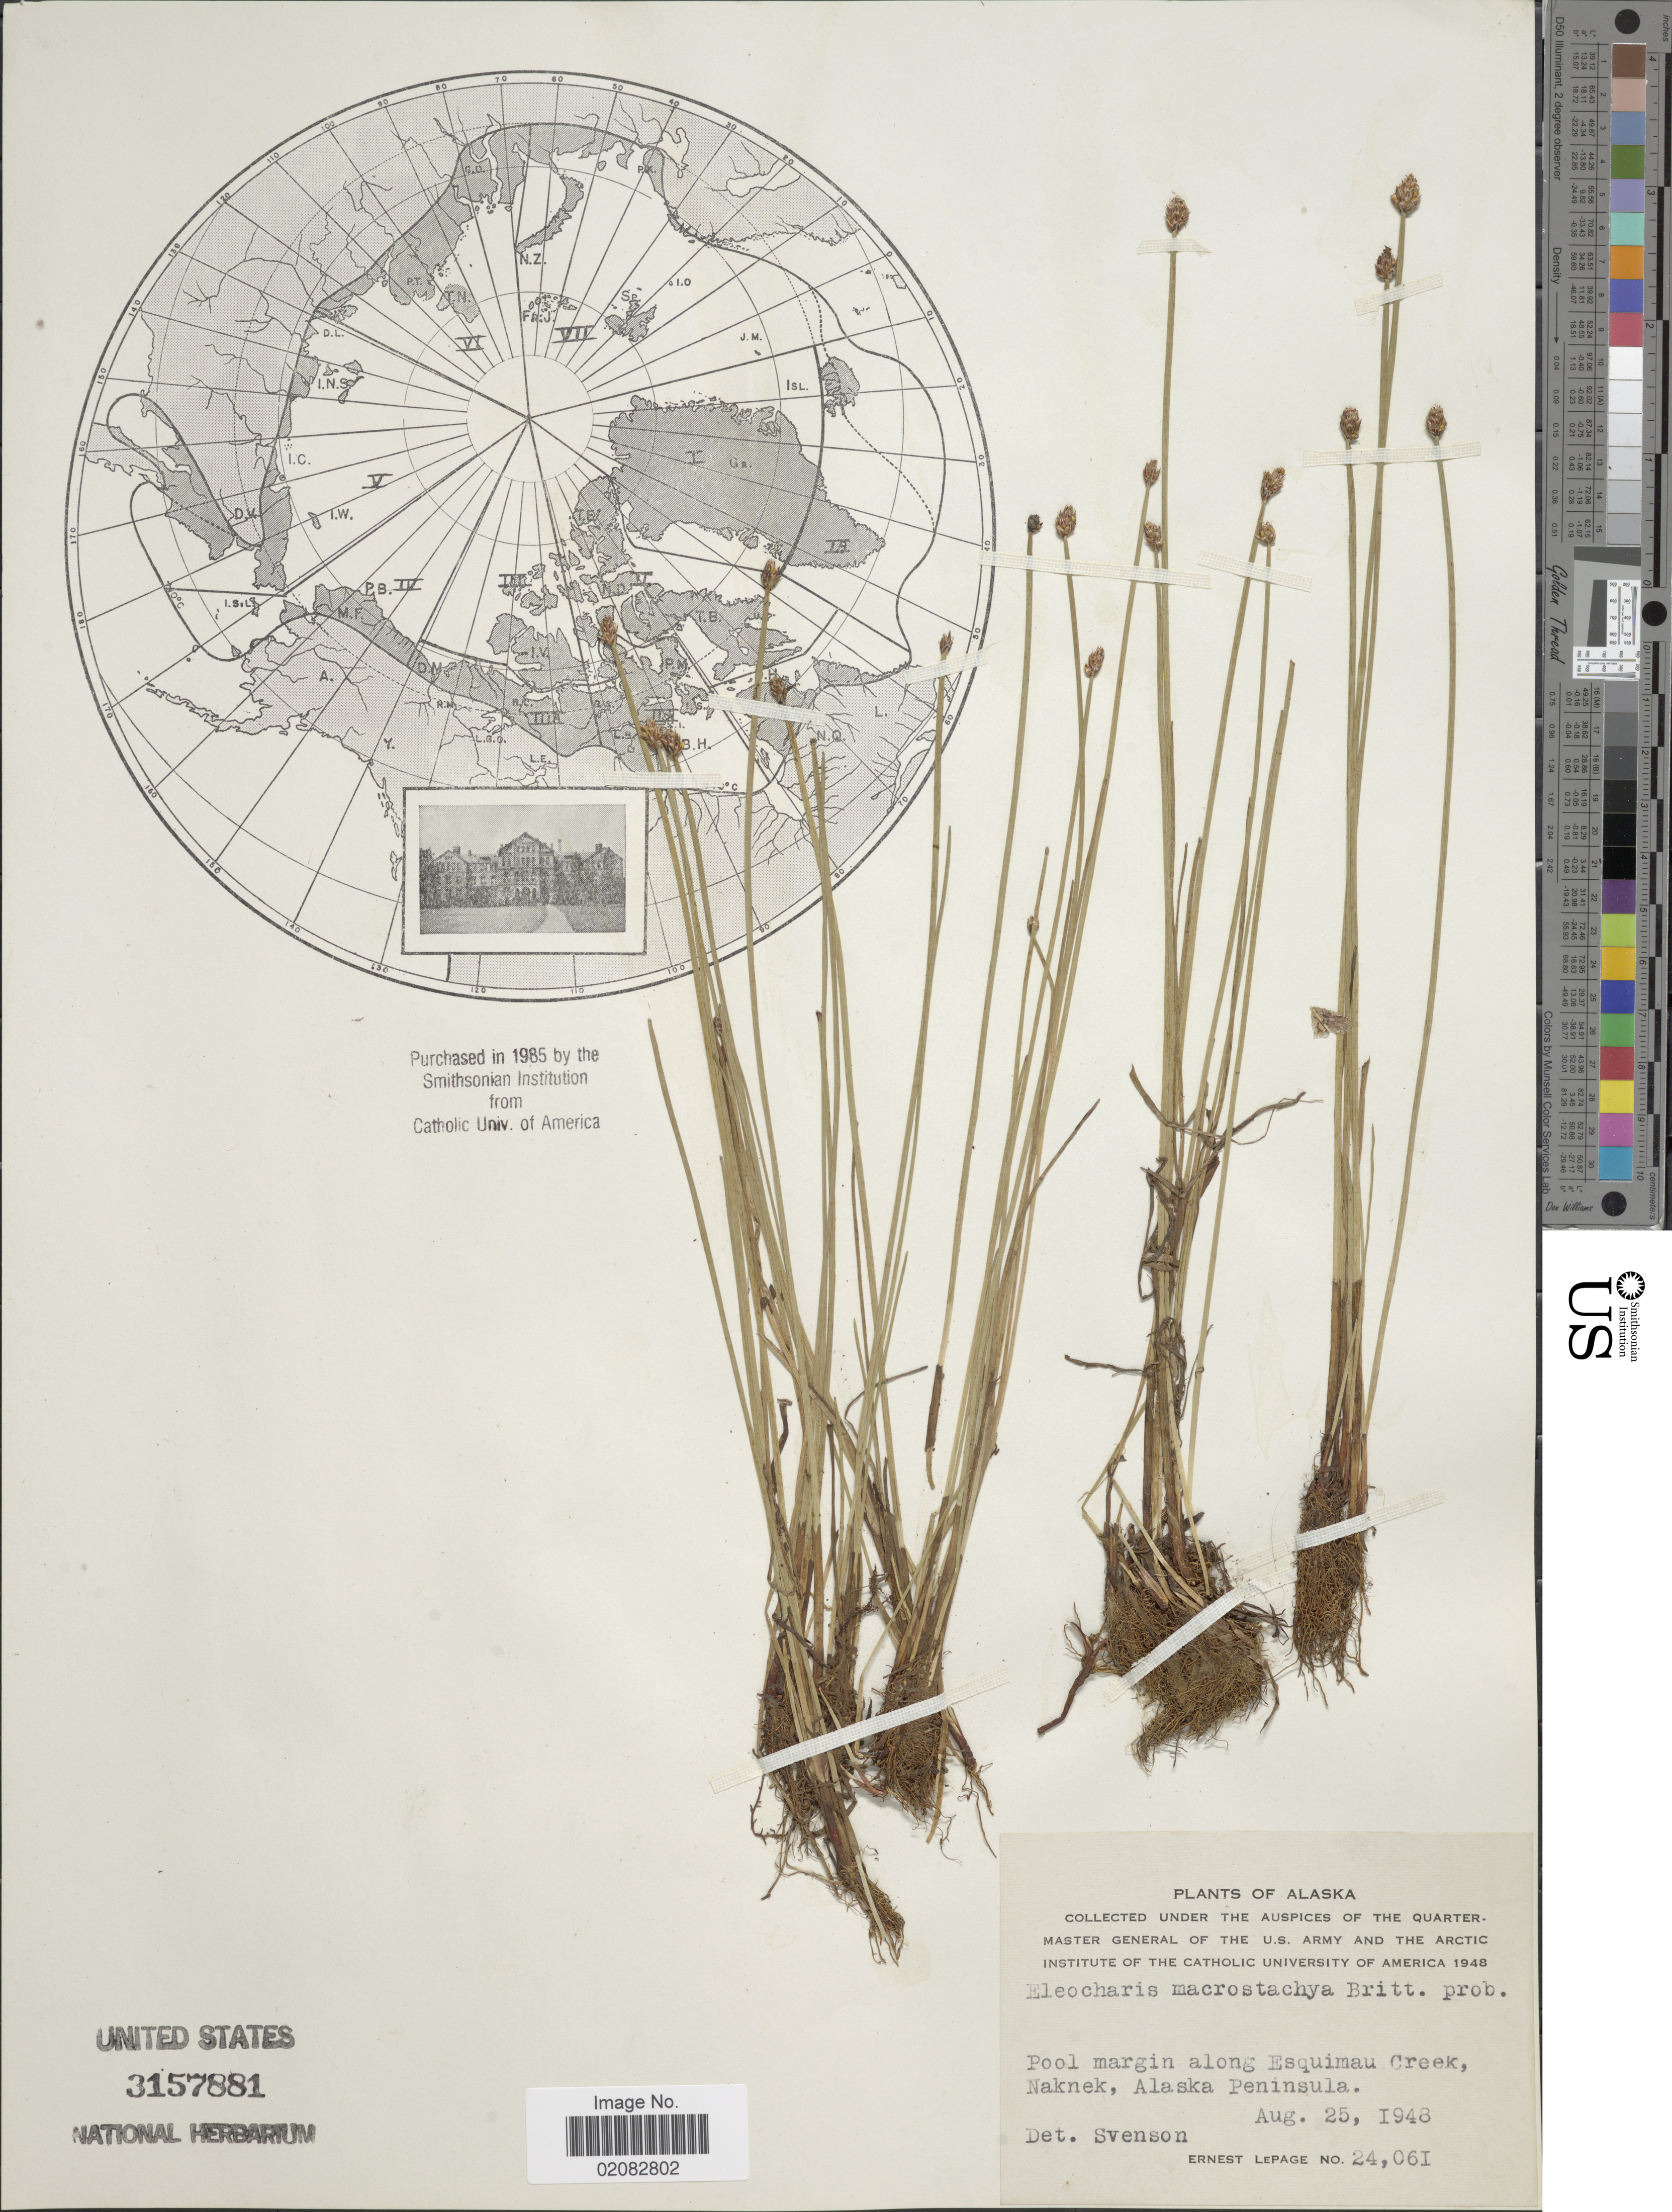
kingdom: Plantae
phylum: Tracheophyta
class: Liliopsida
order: Poales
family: Cyperaceae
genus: Eleocharis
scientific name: Eleocharis macrostachya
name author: Britton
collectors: E. Lepage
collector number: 24061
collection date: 1948-08-25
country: United States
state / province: Alaska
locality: Pool margin along Esquimau Creek, Naknek, Alasaka Peninsula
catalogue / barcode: US 3157881